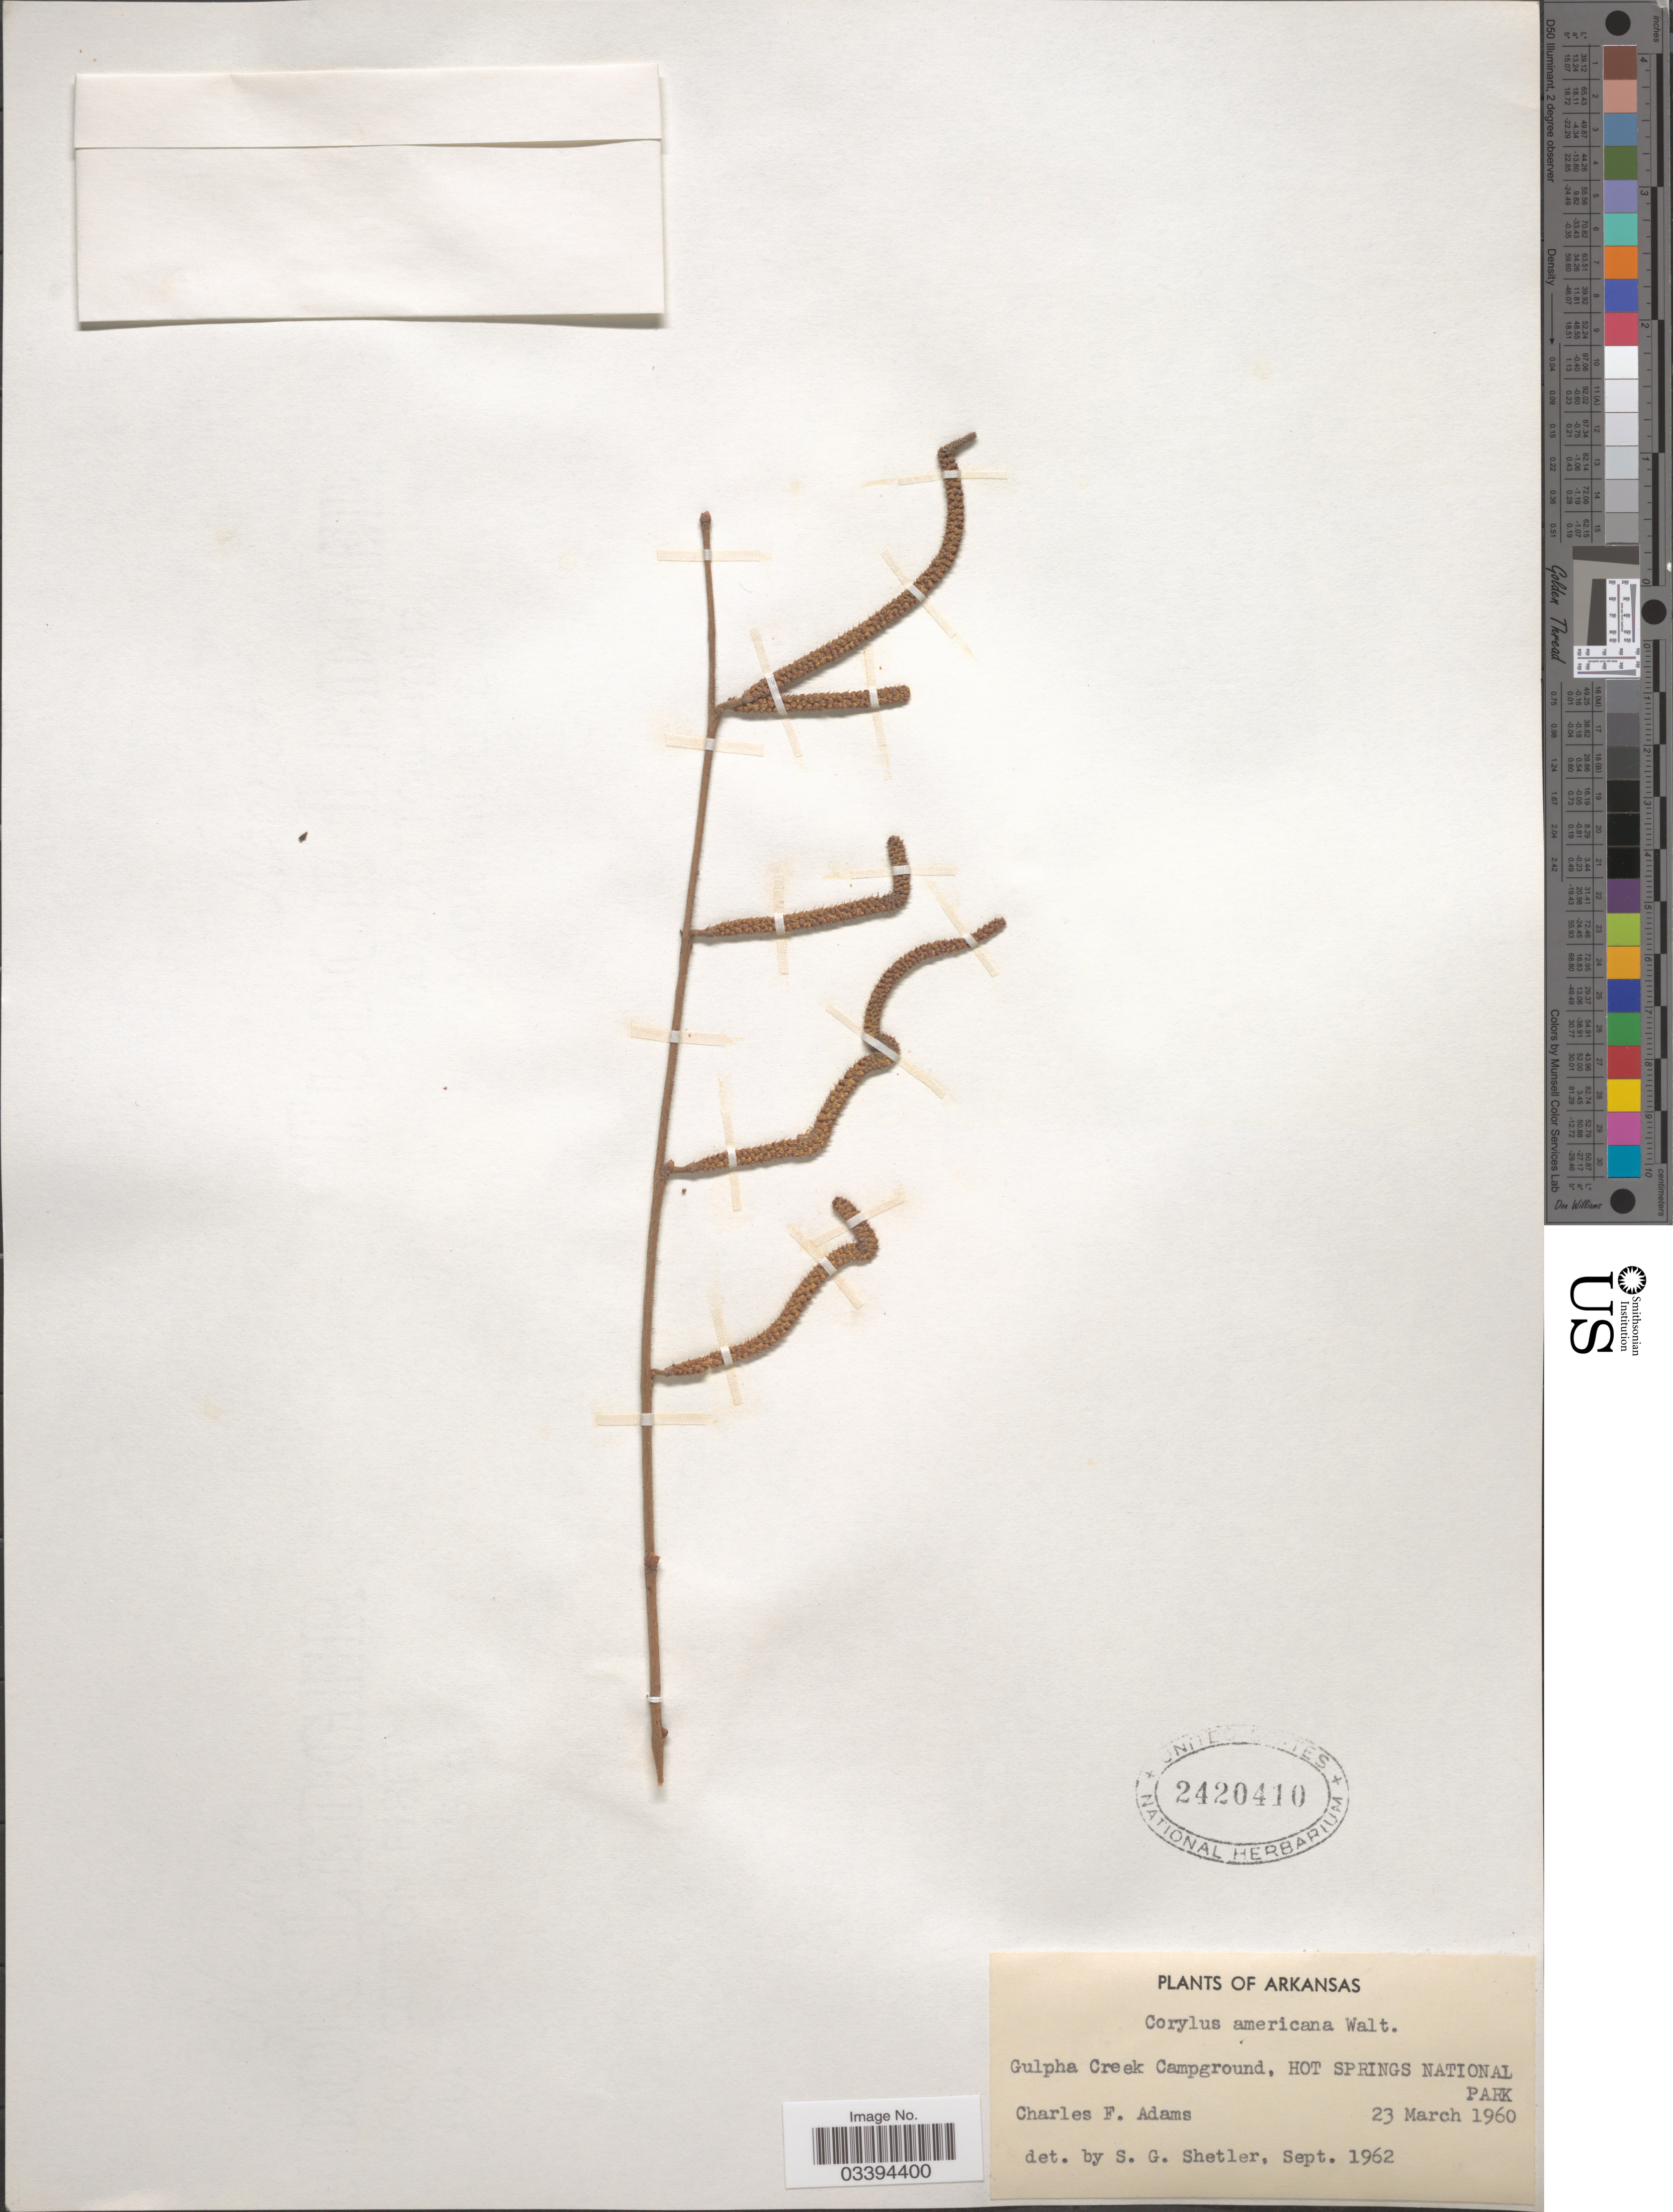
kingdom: Plantae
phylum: Tracheophyta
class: Magnoliopsida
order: Fagales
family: Betulaceae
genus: Corylus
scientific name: Corylus americana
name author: Walter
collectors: C. F. Adams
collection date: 1960-03-23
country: United States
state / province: Arkansas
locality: Gulpha Creel Campground, Hot Spring National Park.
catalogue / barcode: US 2420410